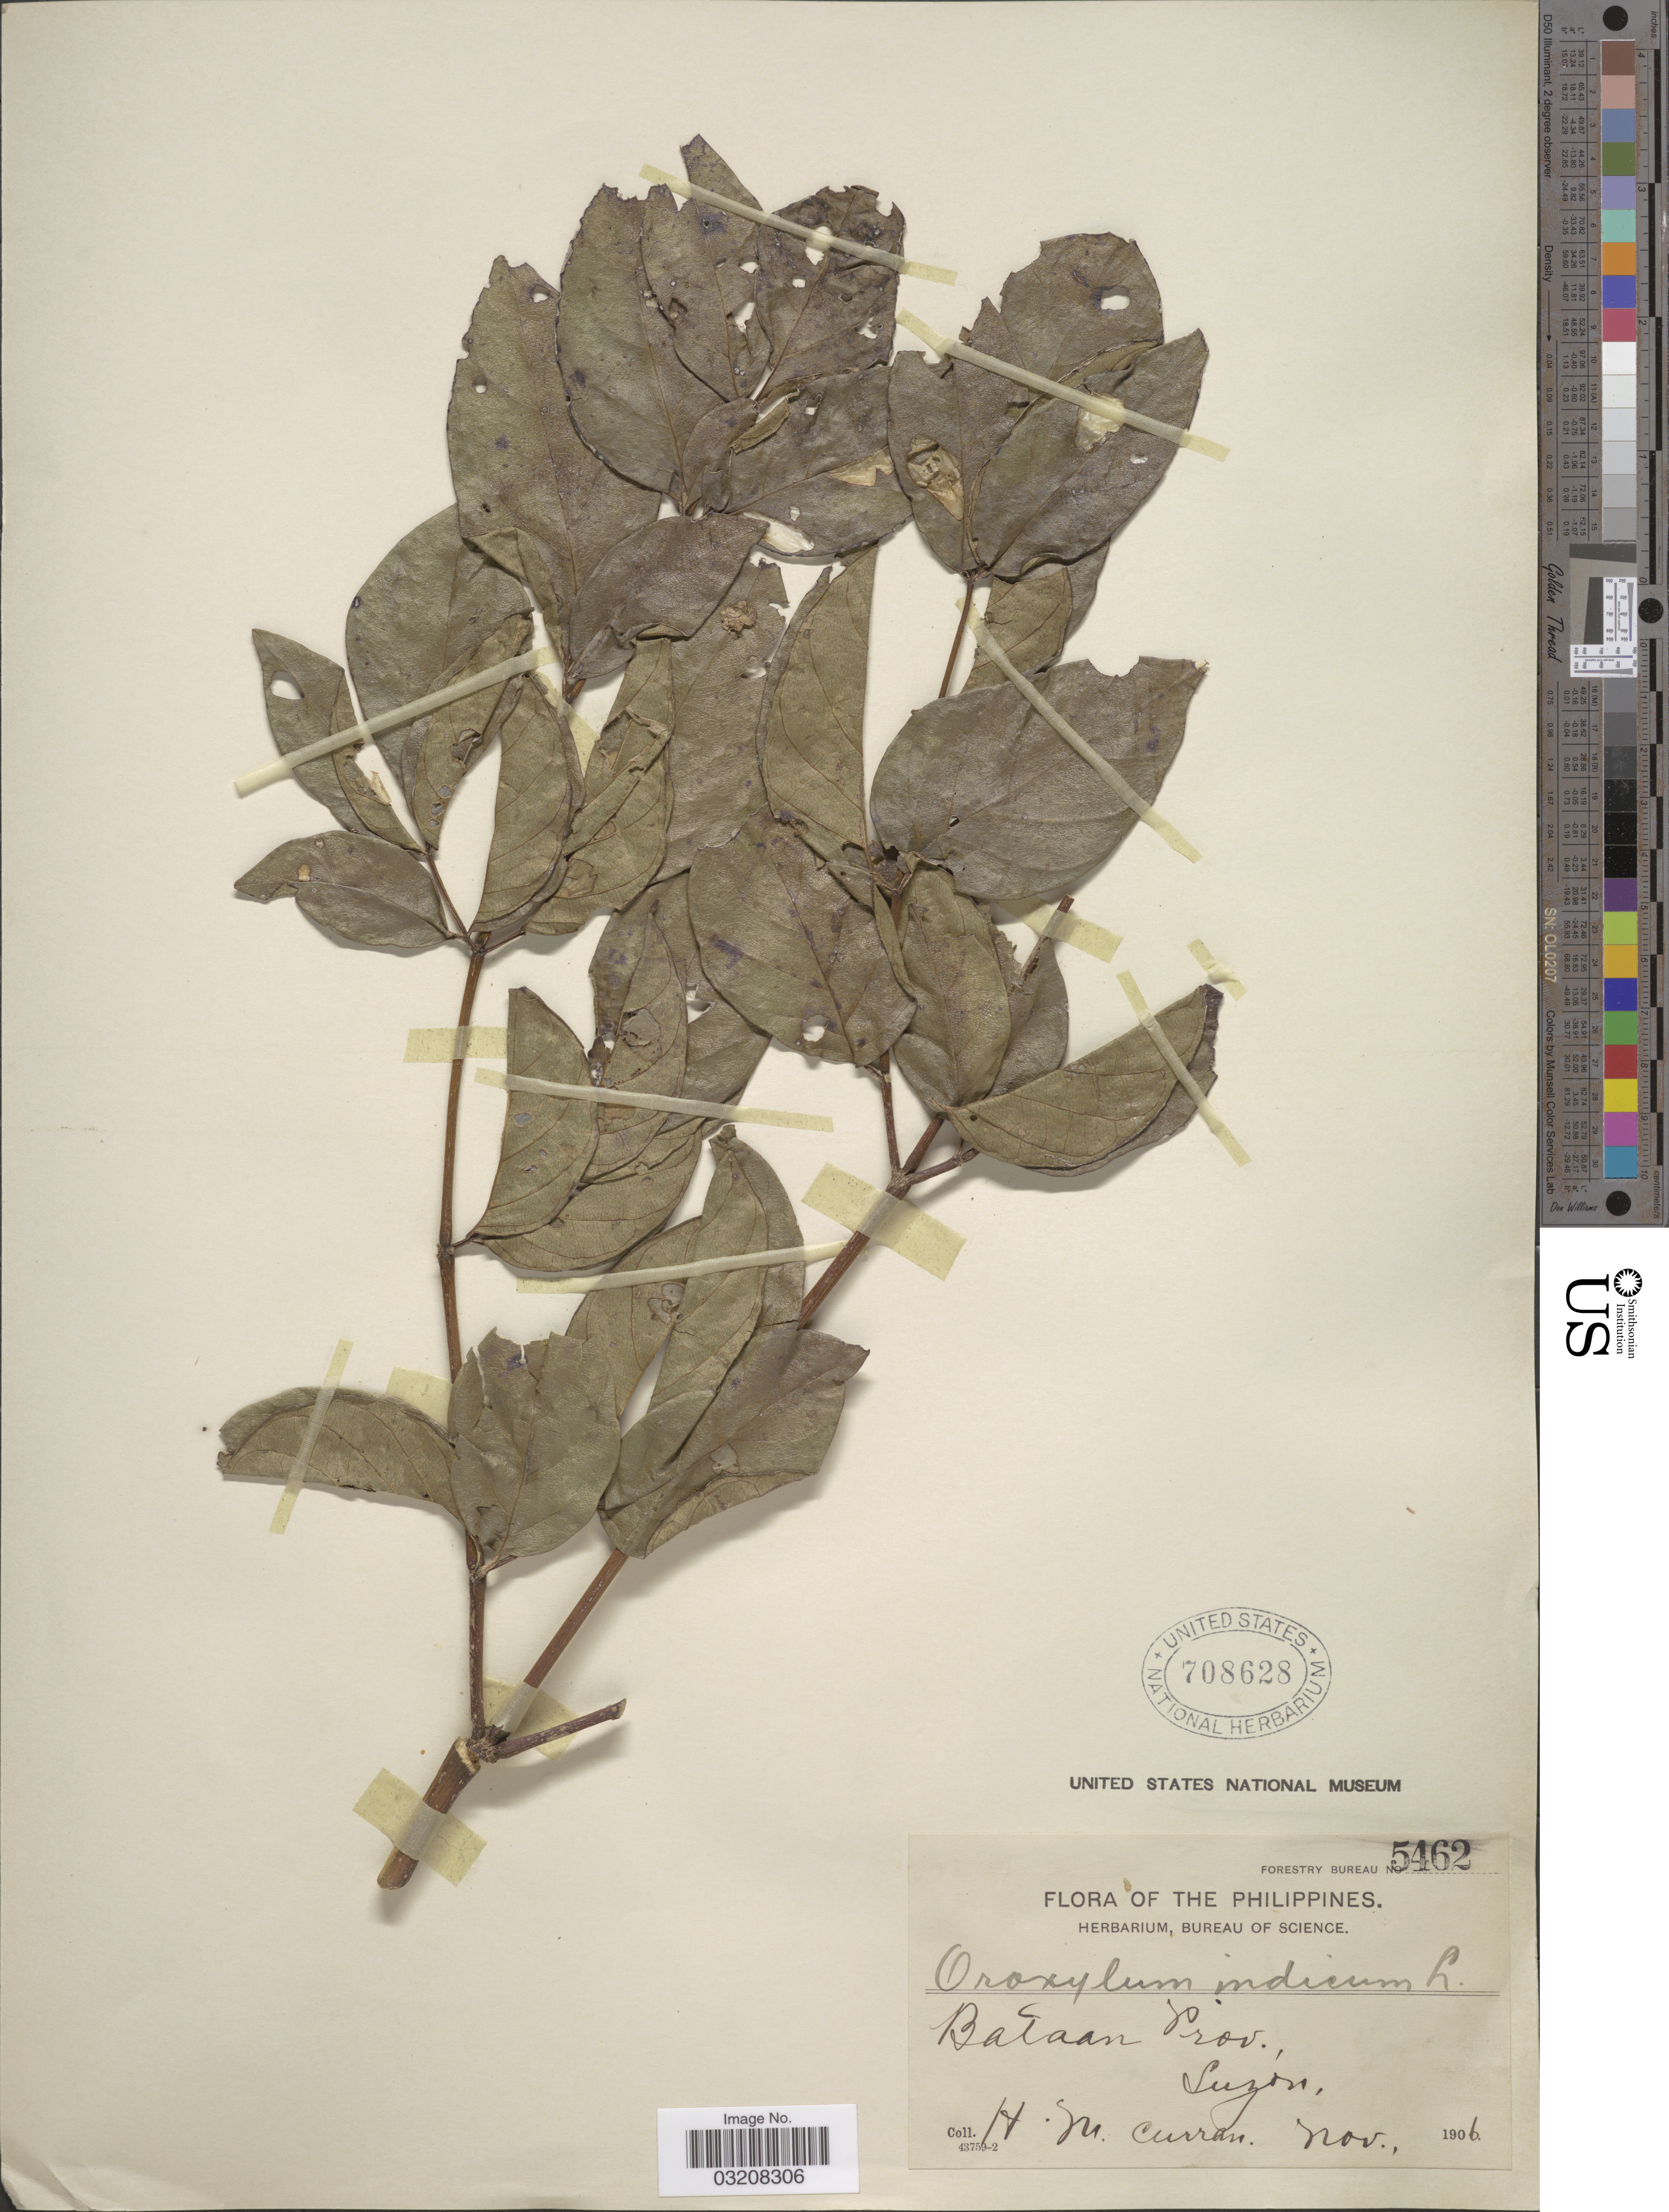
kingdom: Plantae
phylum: Tracheophyta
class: Magnoliopsida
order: Lamiales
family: Bignoniaceae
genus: Oroxylum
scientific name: Oroxylum indicum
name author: (L.) Kurz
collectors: H. M. Curran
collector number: Forestry Bureau 5462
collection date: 1906-11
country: Philippines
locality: Bataan Prov., Luzon.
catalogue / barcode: US 708628